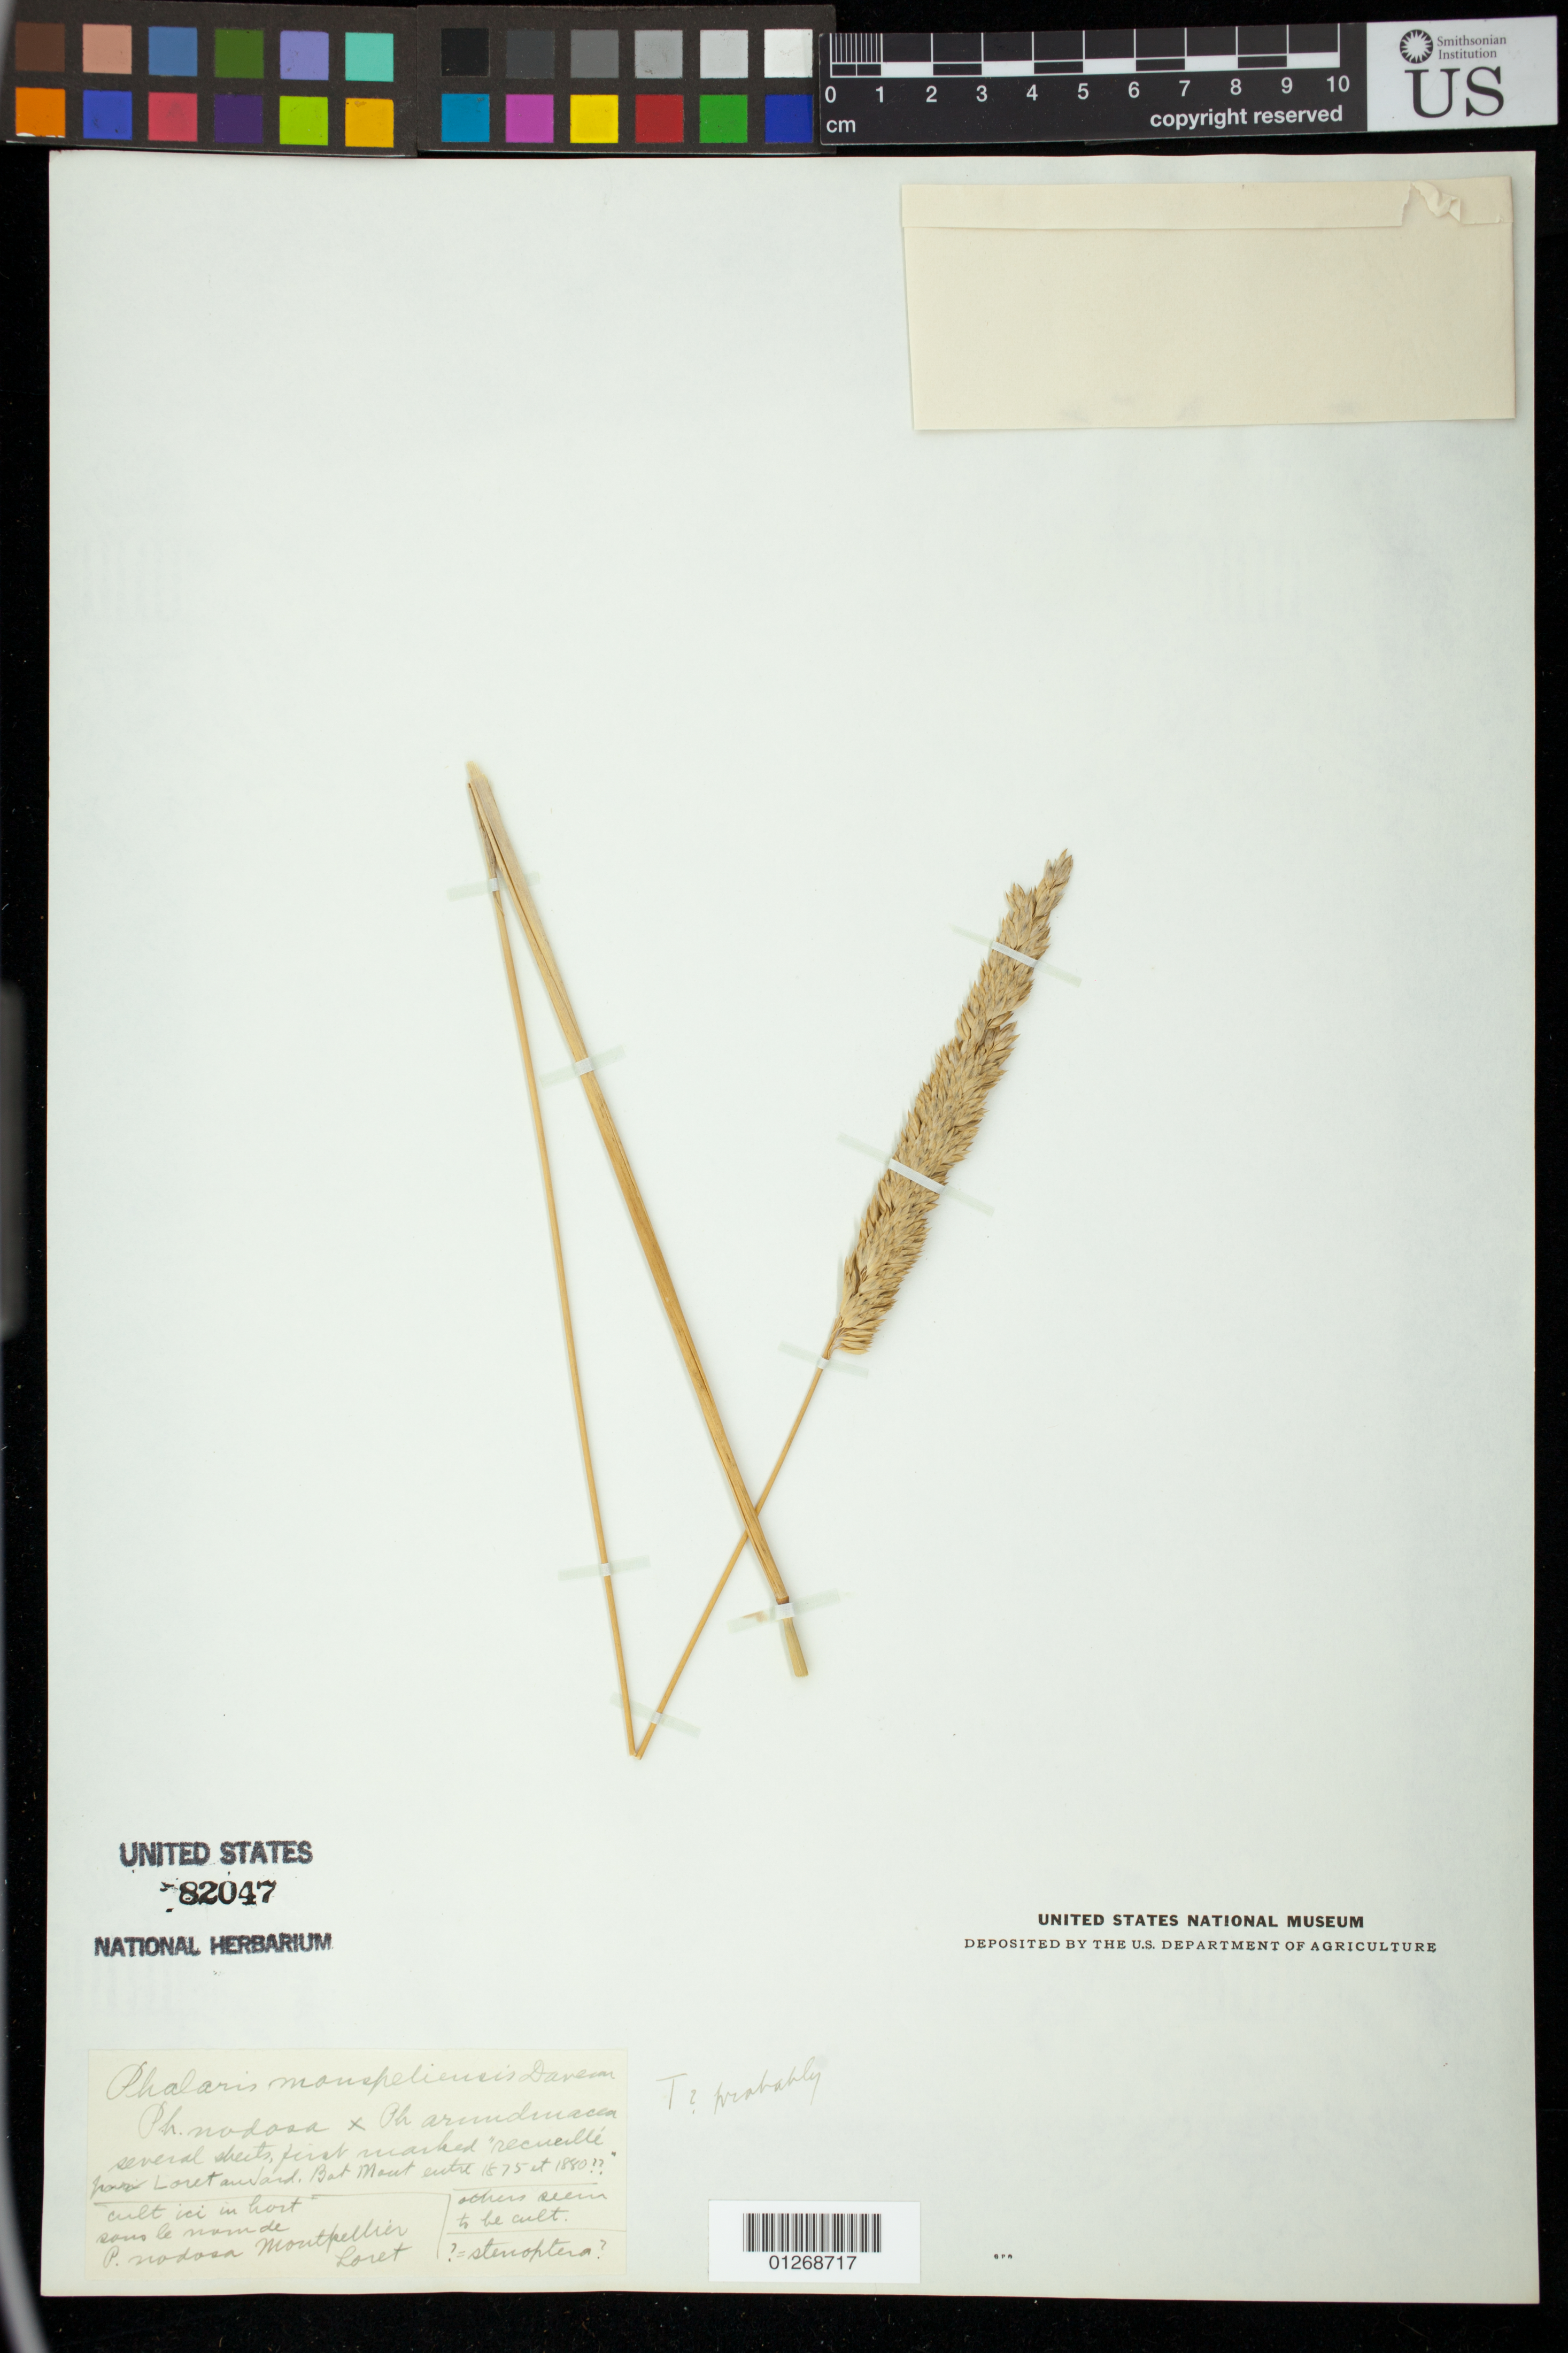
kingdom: Plantae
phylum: Tracheophyta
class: Liliopsida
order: Poales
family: Poaceae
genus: Phalaris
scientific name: Phalaris x monspeliensis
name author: Daveau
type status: Possible Type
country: France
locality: Cult. Hort. Jard. Bot. Montpellier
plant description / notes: Published as nothospecies, hybrid of Phalaris nodosa [=P. aquatica] x P. arundinacea. "Cult. ici in hort sous le nom de P. nodosa Montpellier Loret"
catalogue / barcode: US 82047